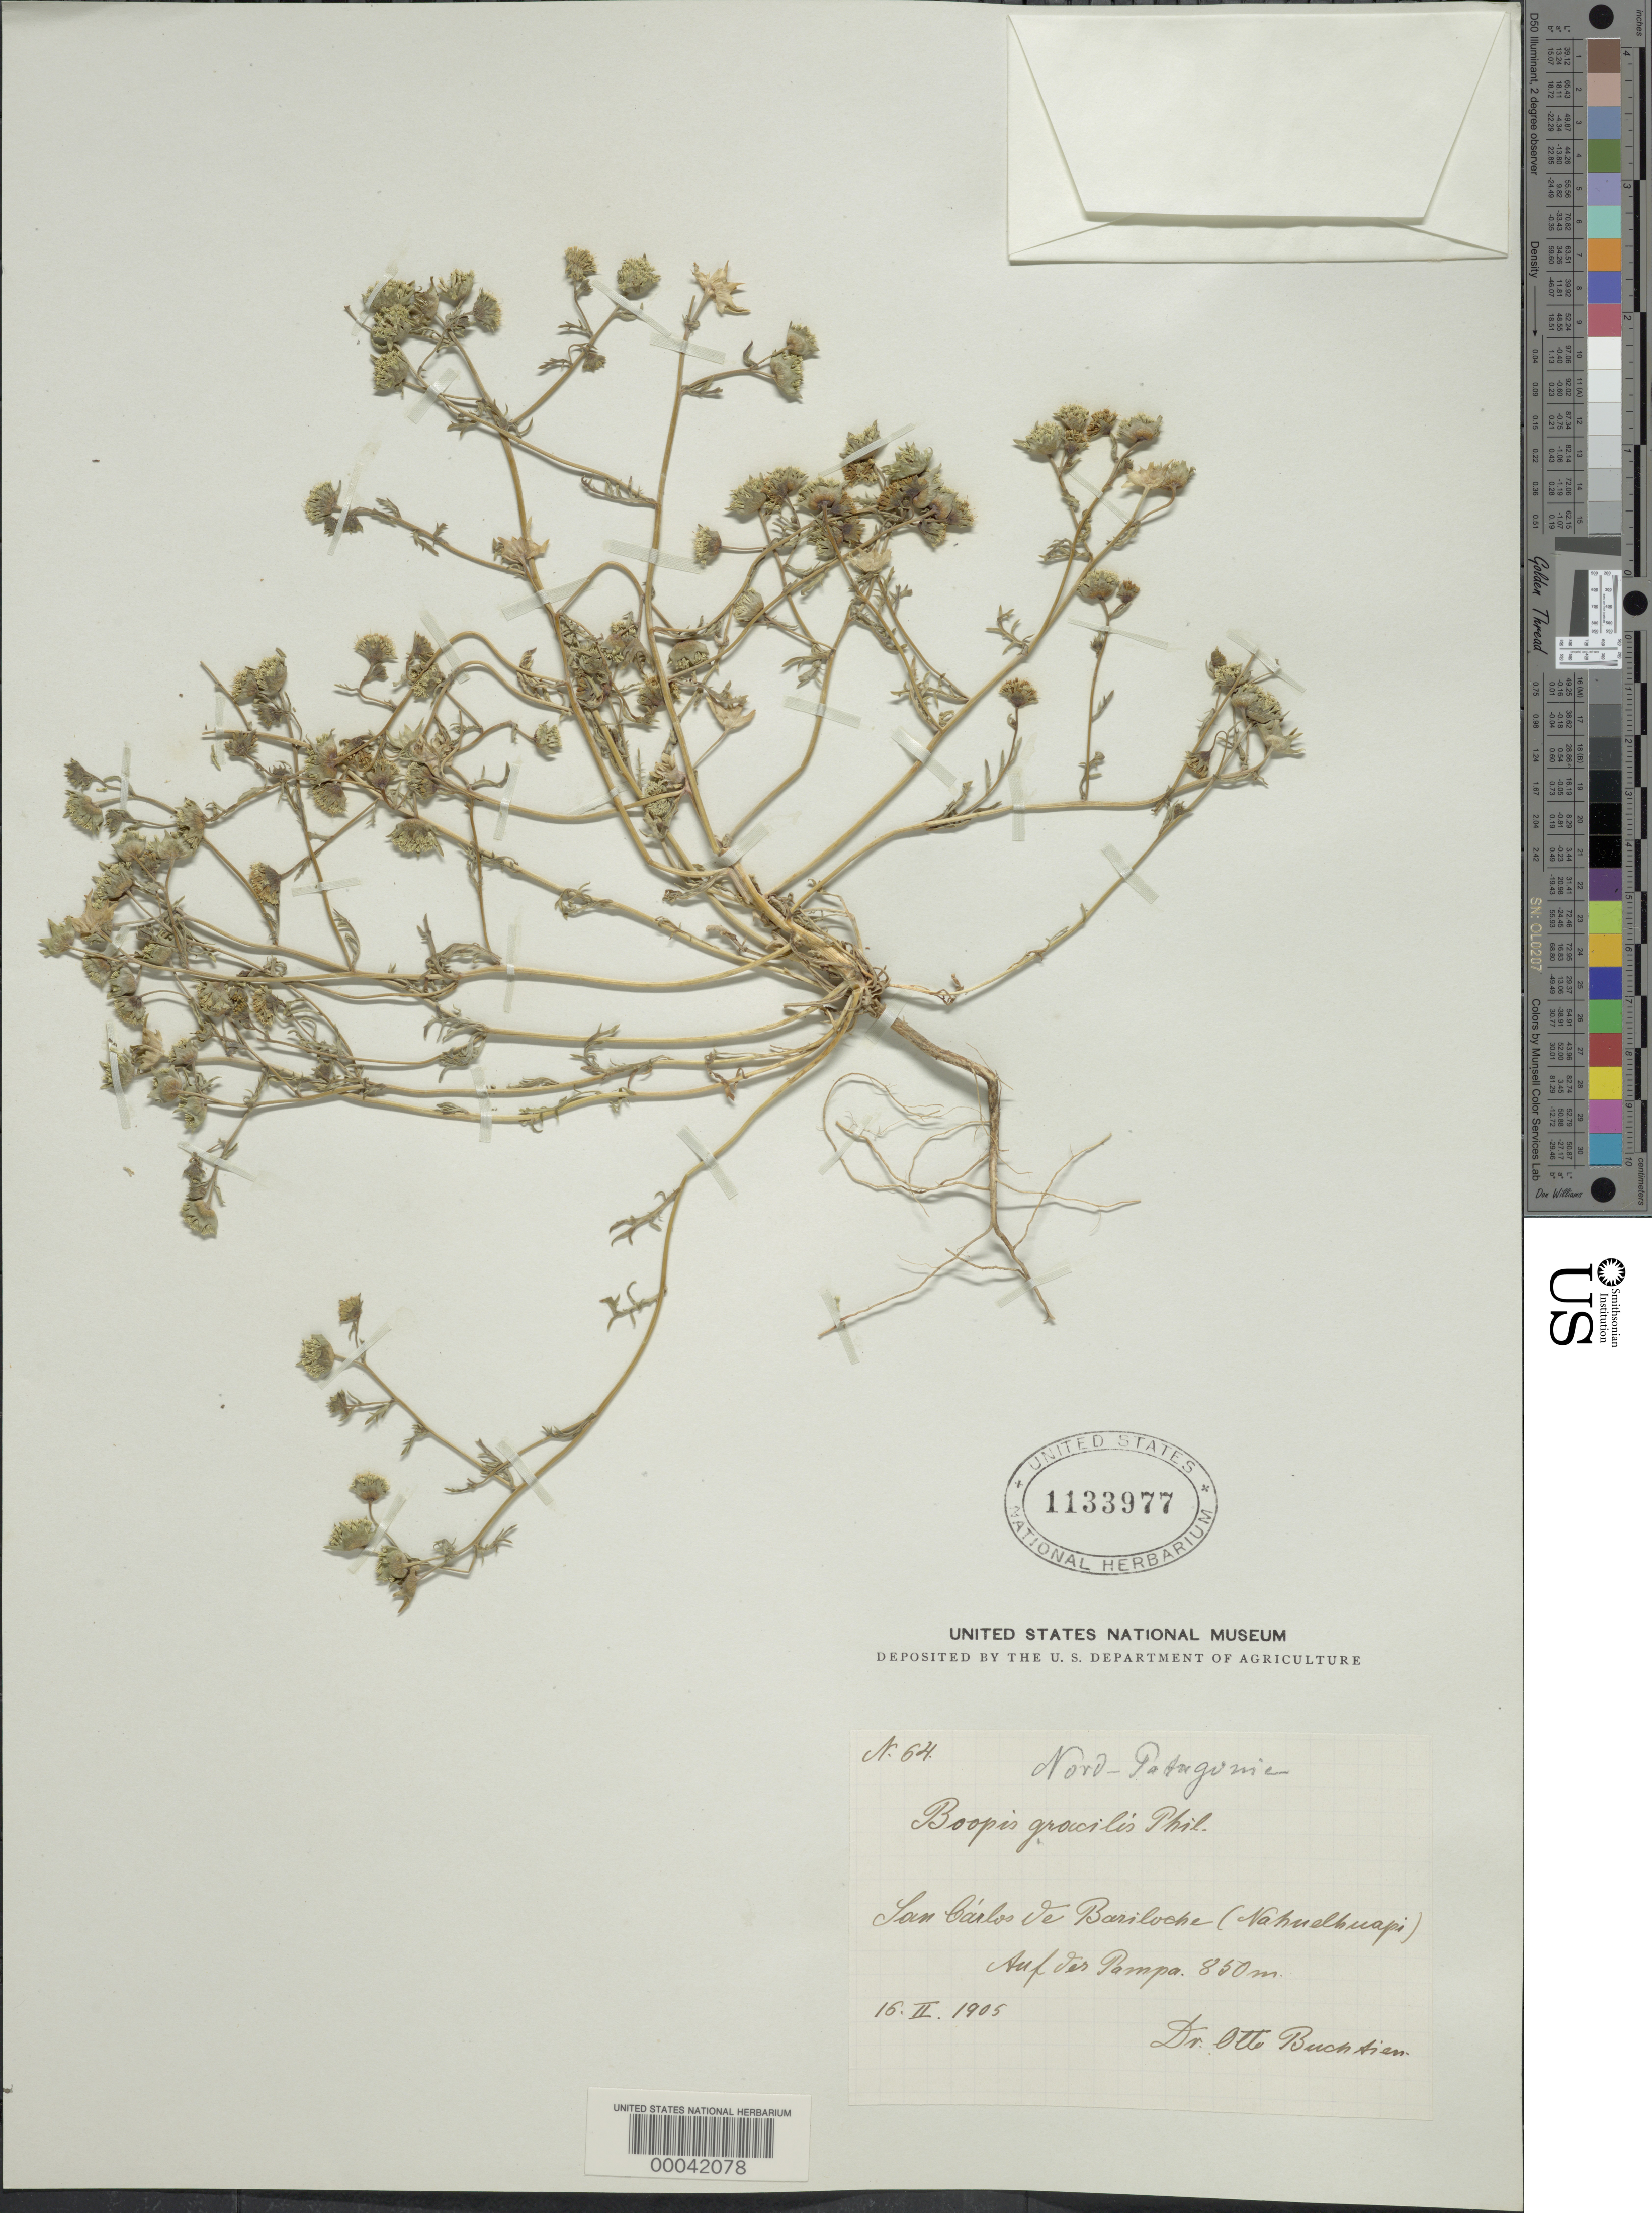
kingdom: Plantae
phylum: Tracheophyta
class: Magnoliopsida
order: Asterales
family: Calyceraceae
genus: Boopis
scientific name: Boopis gracilis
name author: Phil.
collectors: O. Buchtien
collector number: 64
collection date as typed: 16 Feb 1905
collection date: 1905-02-16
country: Argentina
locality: San Carlos of Bariluche, N Patagonia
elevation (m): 850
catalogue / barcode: US 1133977